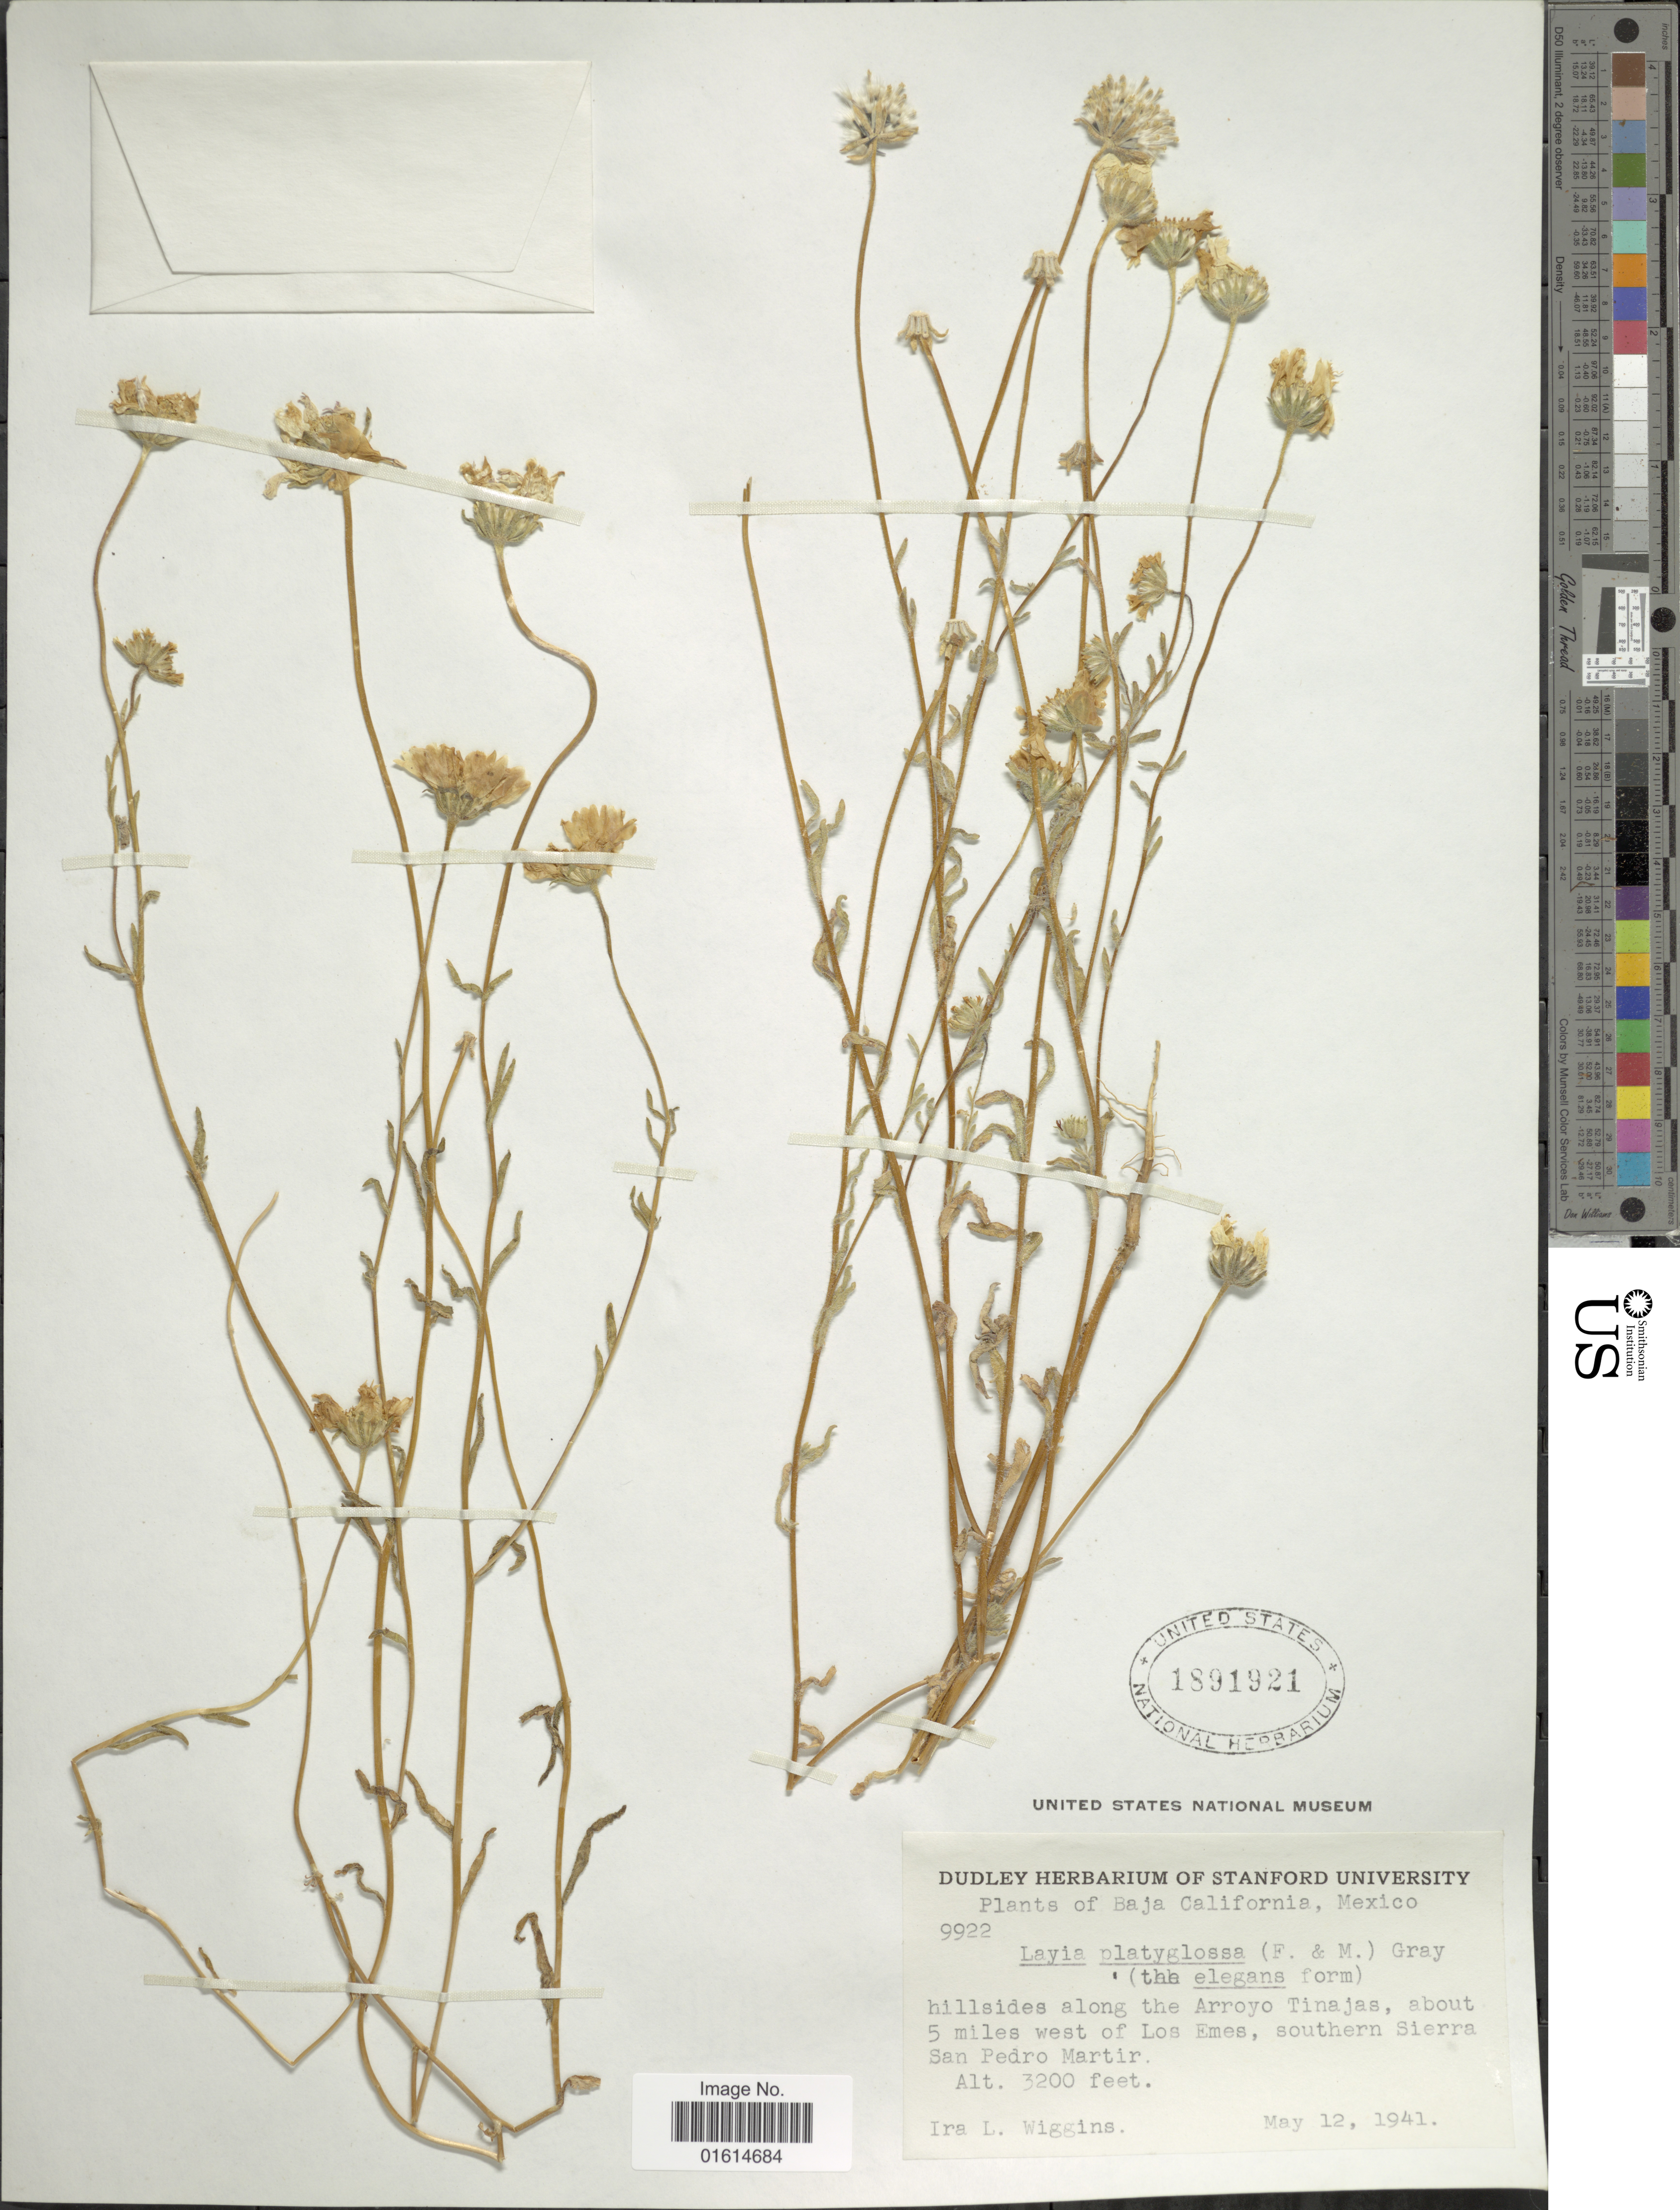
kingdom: Plantae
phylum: Tracheophyta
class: Magnoliopsida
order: Asterales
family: Asteraceae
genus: Layia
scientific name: Layia platyglossa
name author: (Fisch.) A. Gray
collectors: I. L. Wiggins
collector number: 9922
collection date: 1941-05-12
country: Mexico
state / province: Baja California Norte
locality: Hillsides along the Arroyo Tinajas, about 5 miles west of Los Emes, southern Sierra San Pedro Martir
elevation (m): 975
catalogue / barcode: US 1891921